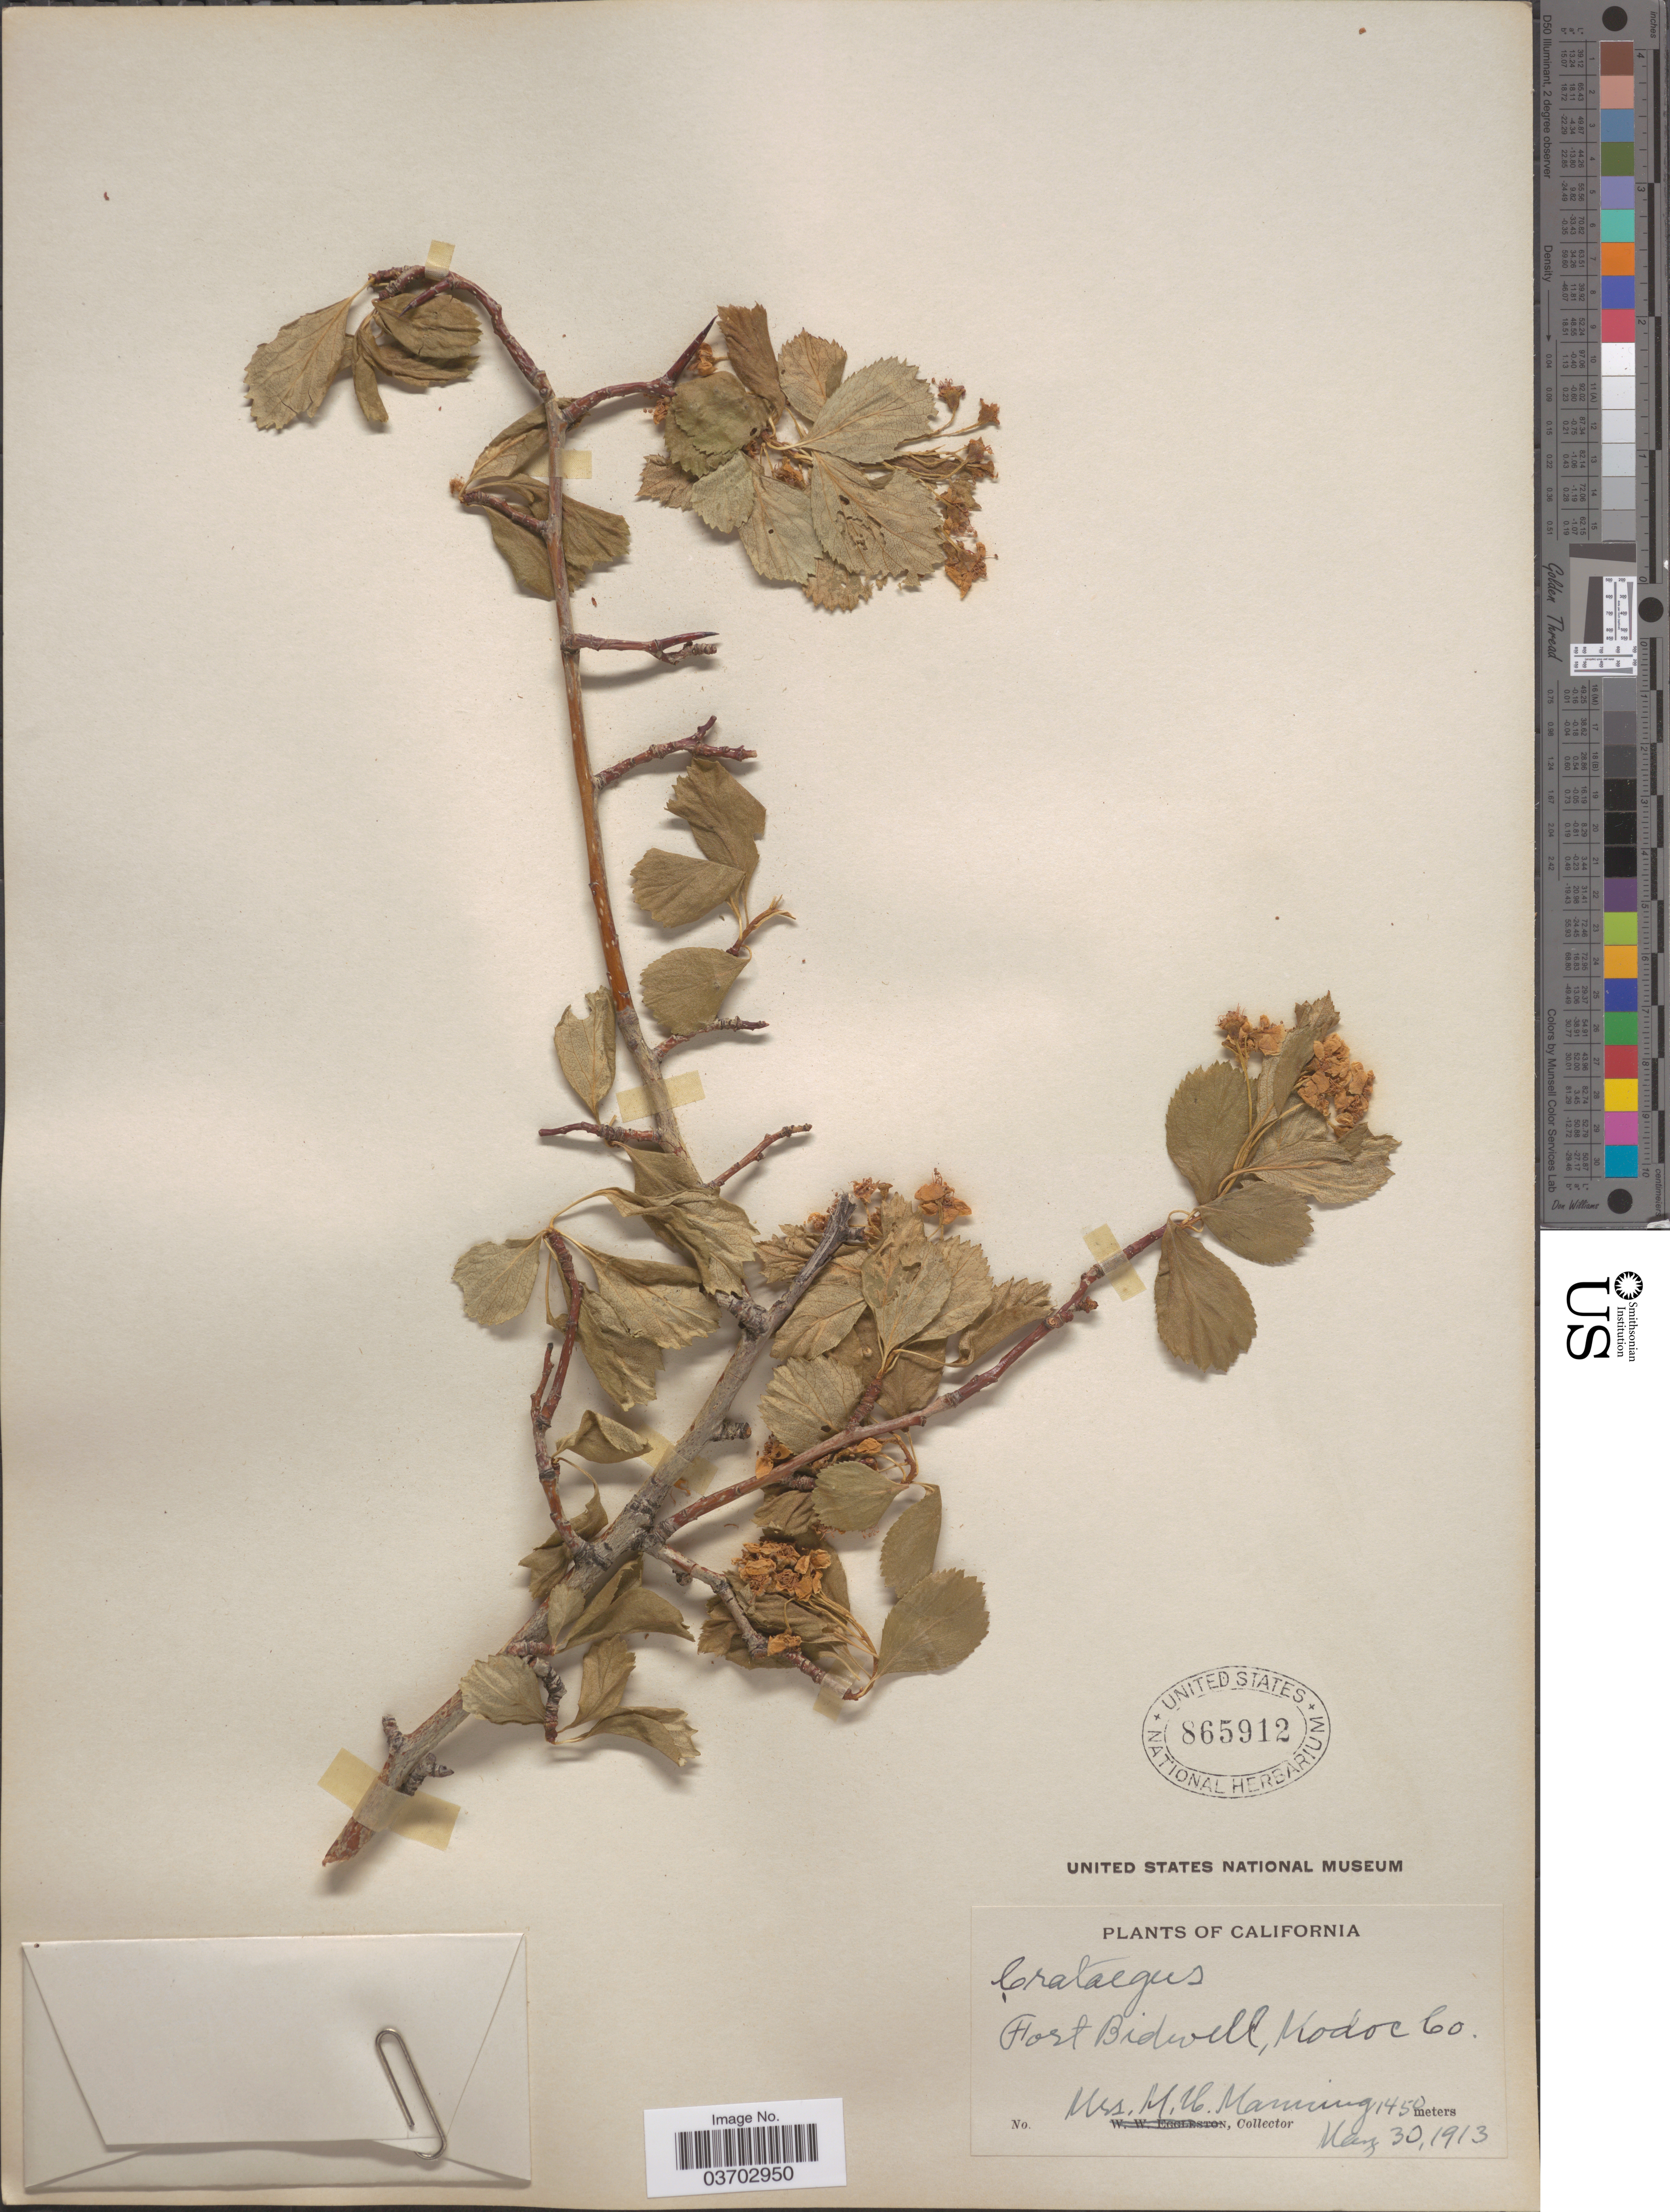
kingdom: Plantae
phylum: Tracheophyta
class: Magnoliopsida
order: Rosales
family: Rosaceae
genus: Crataegus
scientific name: Crataegus sp.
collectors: M. Manning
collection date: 1913-05-30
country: United States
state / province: California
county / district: Modoc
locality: Fort Bidwell, Modoc County.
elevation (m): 1450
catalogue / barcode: US 865912